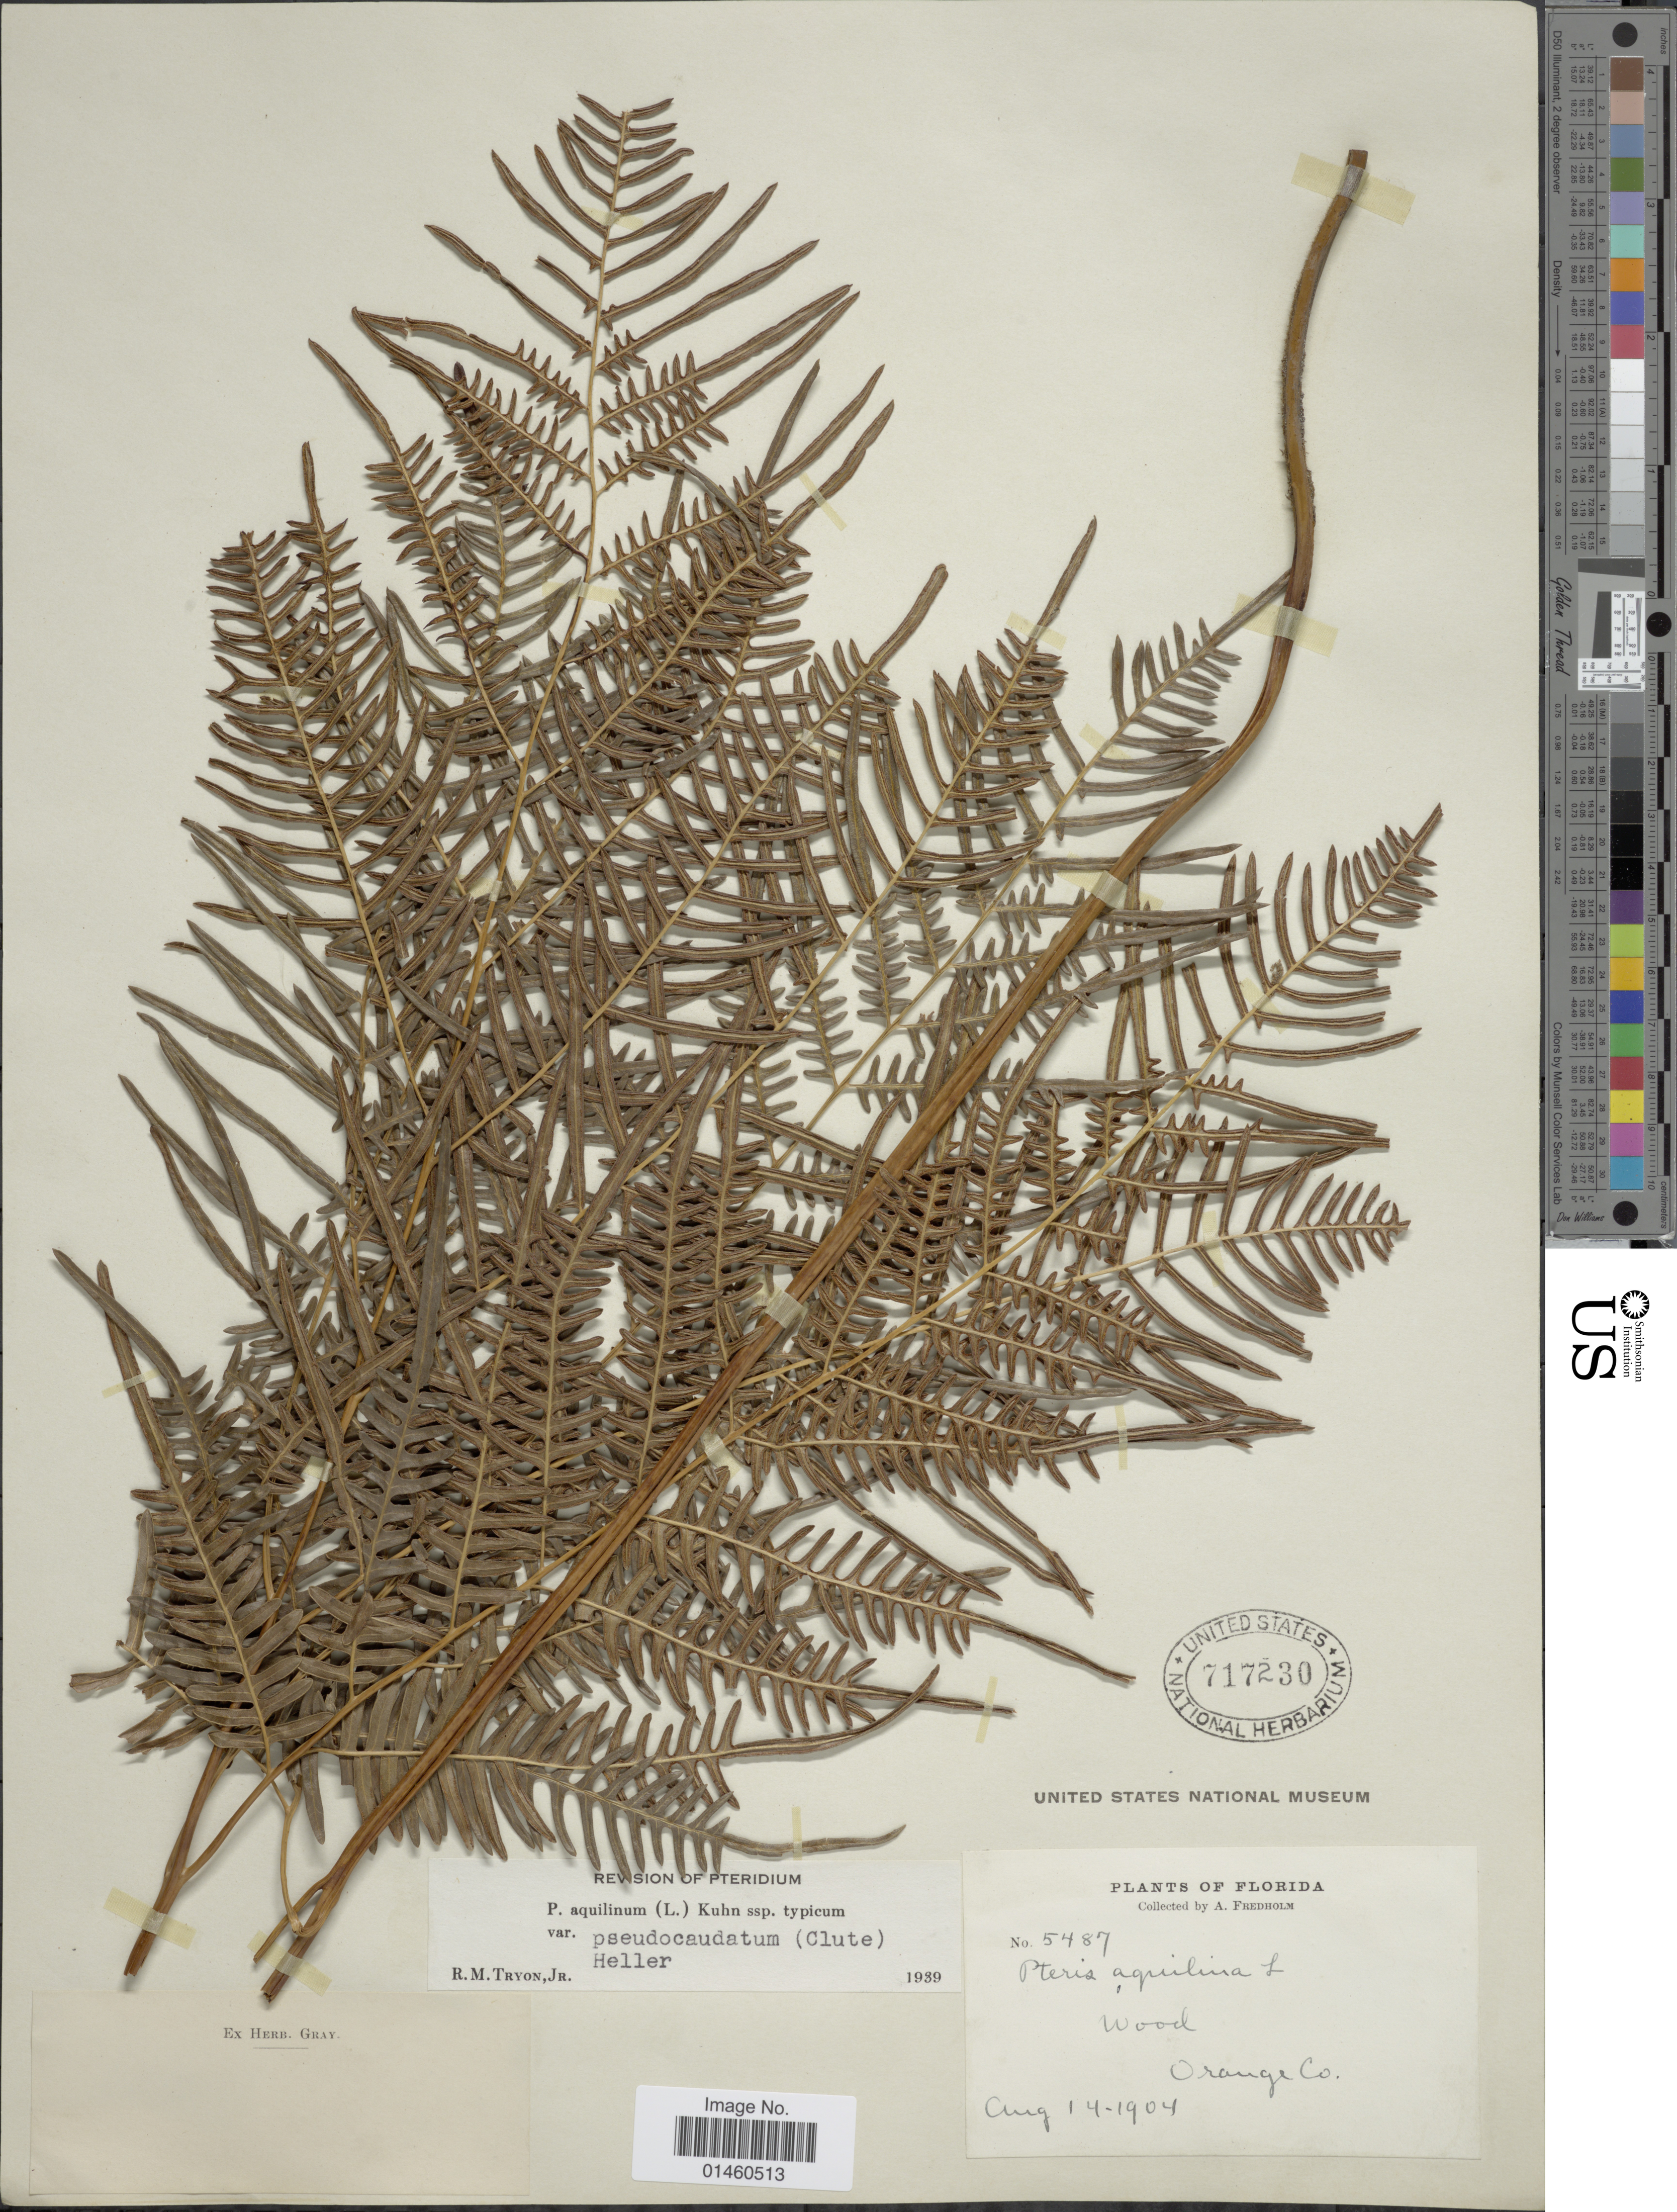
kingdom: Plantae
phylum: Tracheophyta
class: Polypodiopsida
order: Polypodiales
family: Dennstaedtiaceae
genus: Pteridium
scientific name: Pteridium aquilinum var. pseudocaudatum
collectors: A. Fredholm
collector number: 5487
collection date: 1904-08-14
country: United States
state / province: Florida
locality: Orange Co.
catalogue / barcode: US 717230